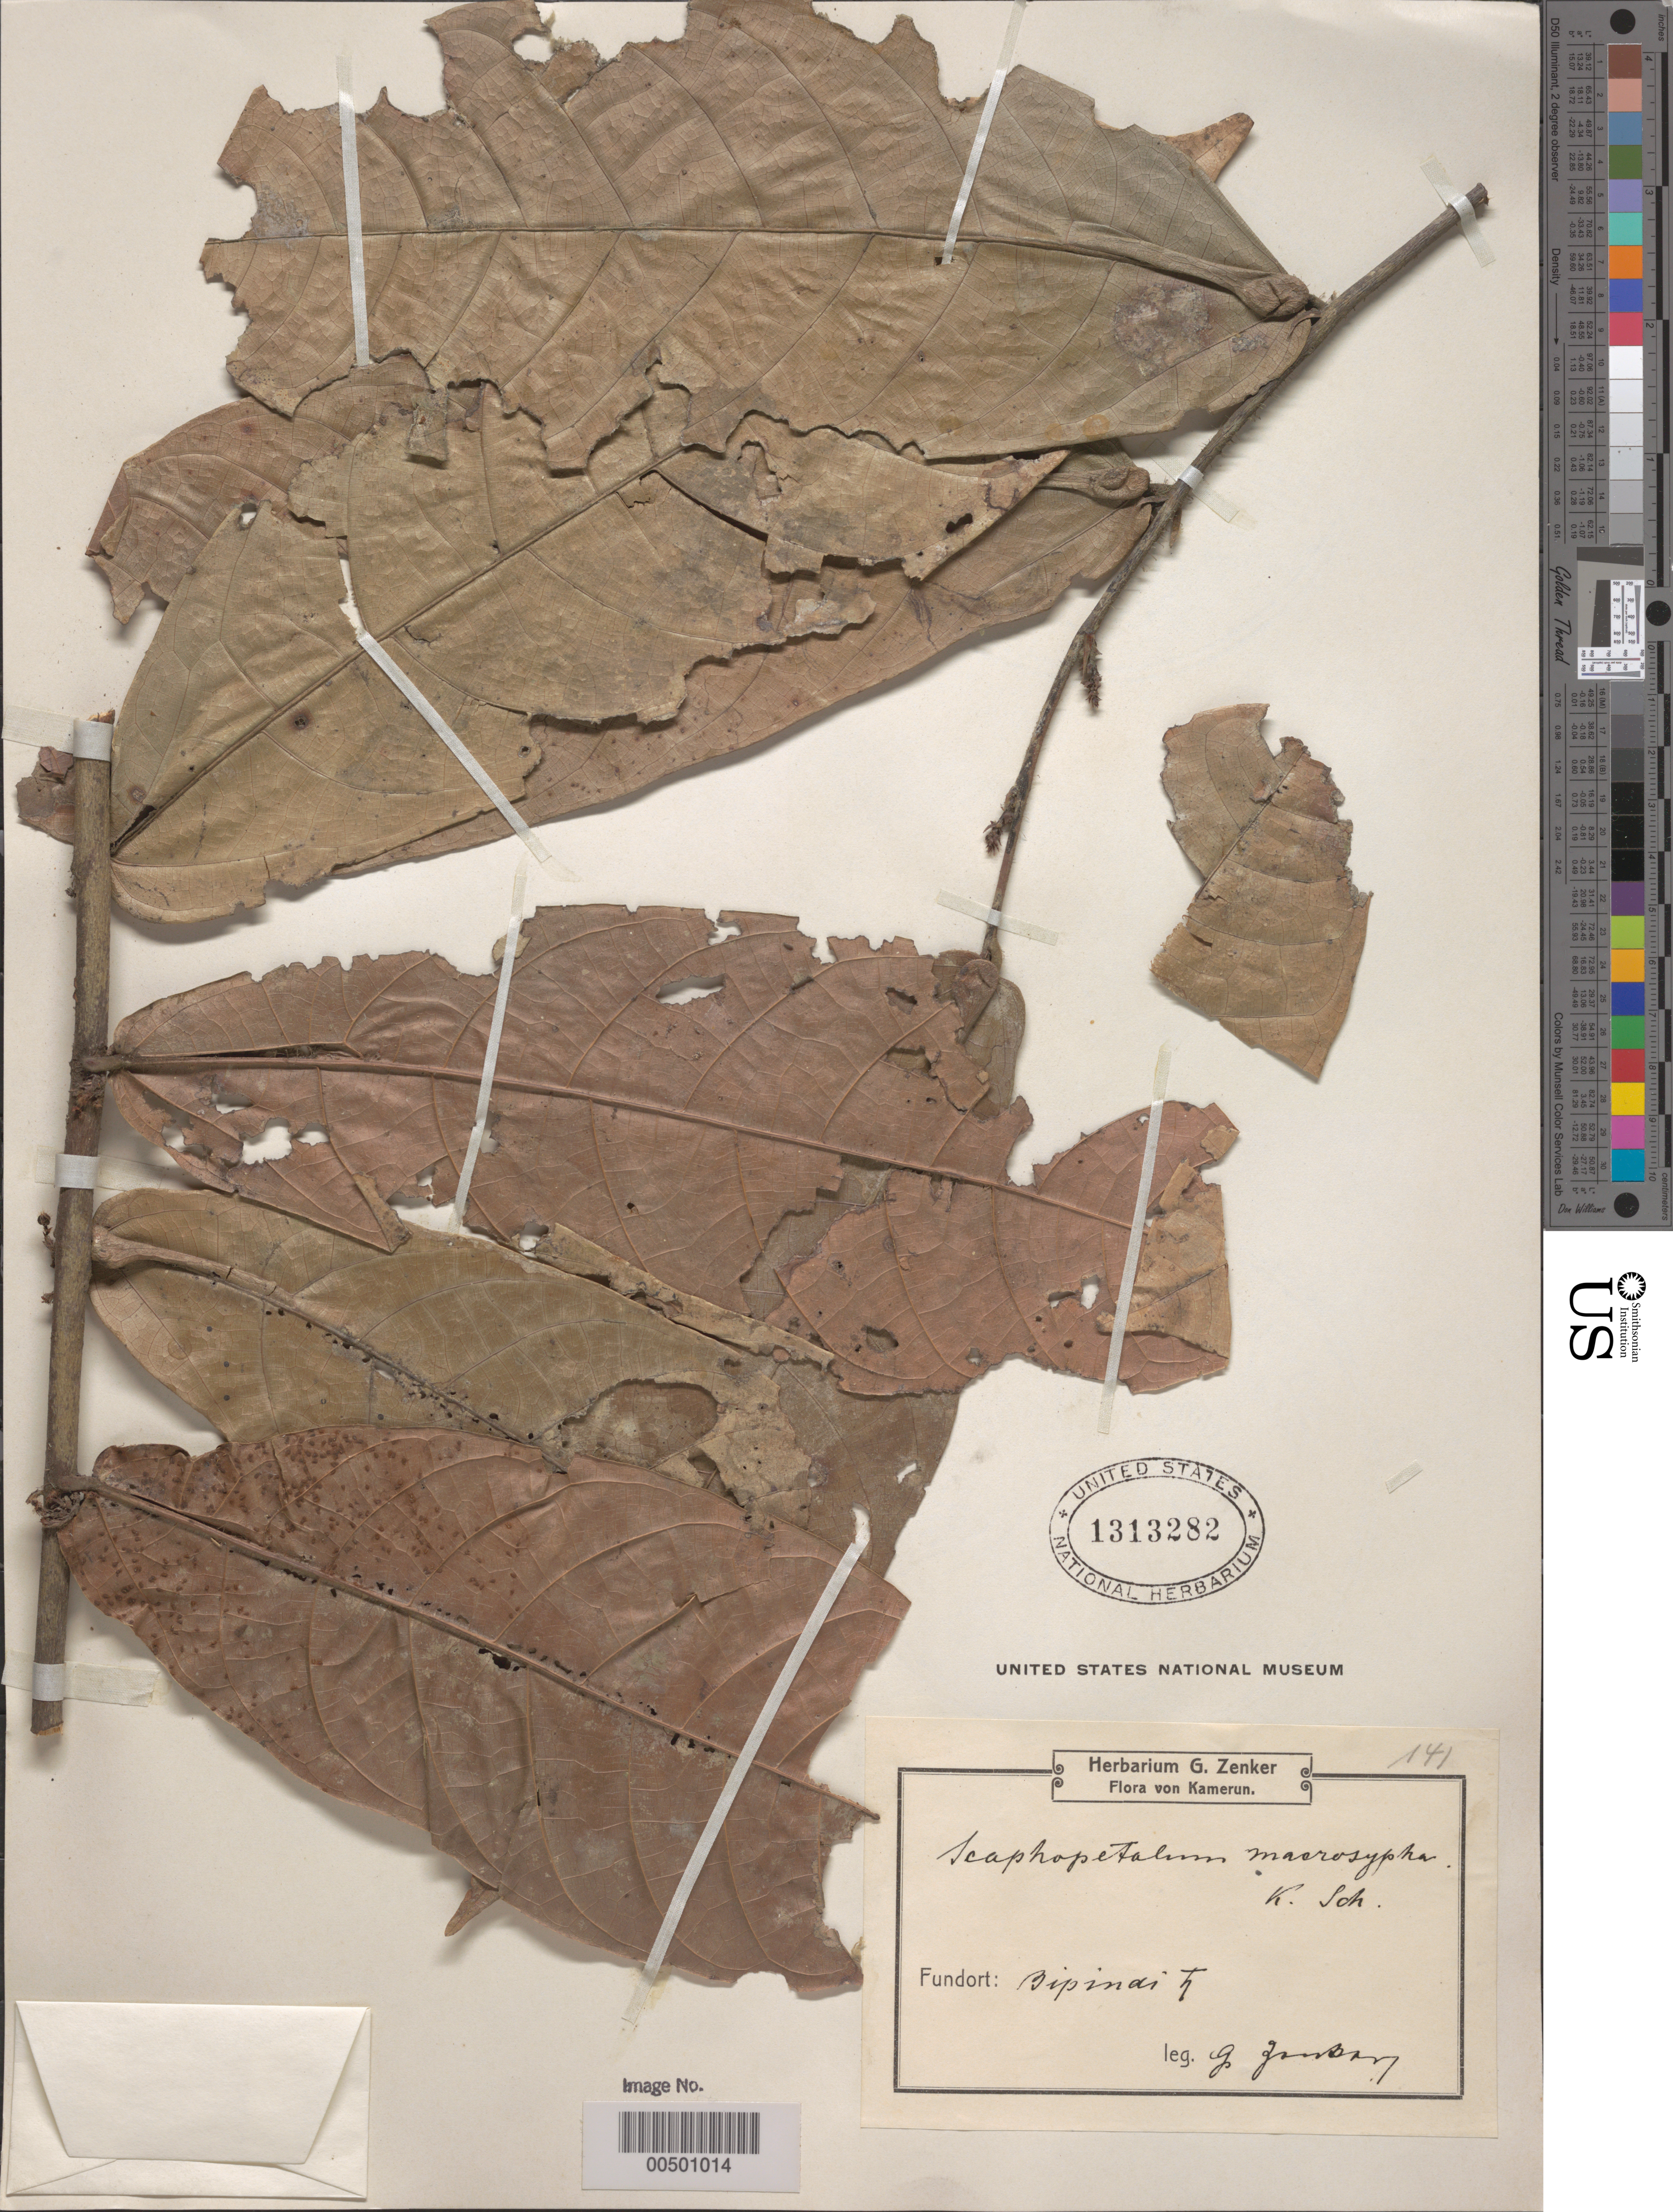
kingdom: Plantae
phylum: Tracheophyta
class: Magnoliopsida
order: Malvales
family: Malvaceae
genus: Scaphopetalum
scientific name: Scaphopetalum macrosypha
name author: K. Schum.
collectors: G. A. Zenker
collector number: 141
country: Cameroon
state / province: Sud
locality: Bipindi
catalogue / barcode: US 1313282